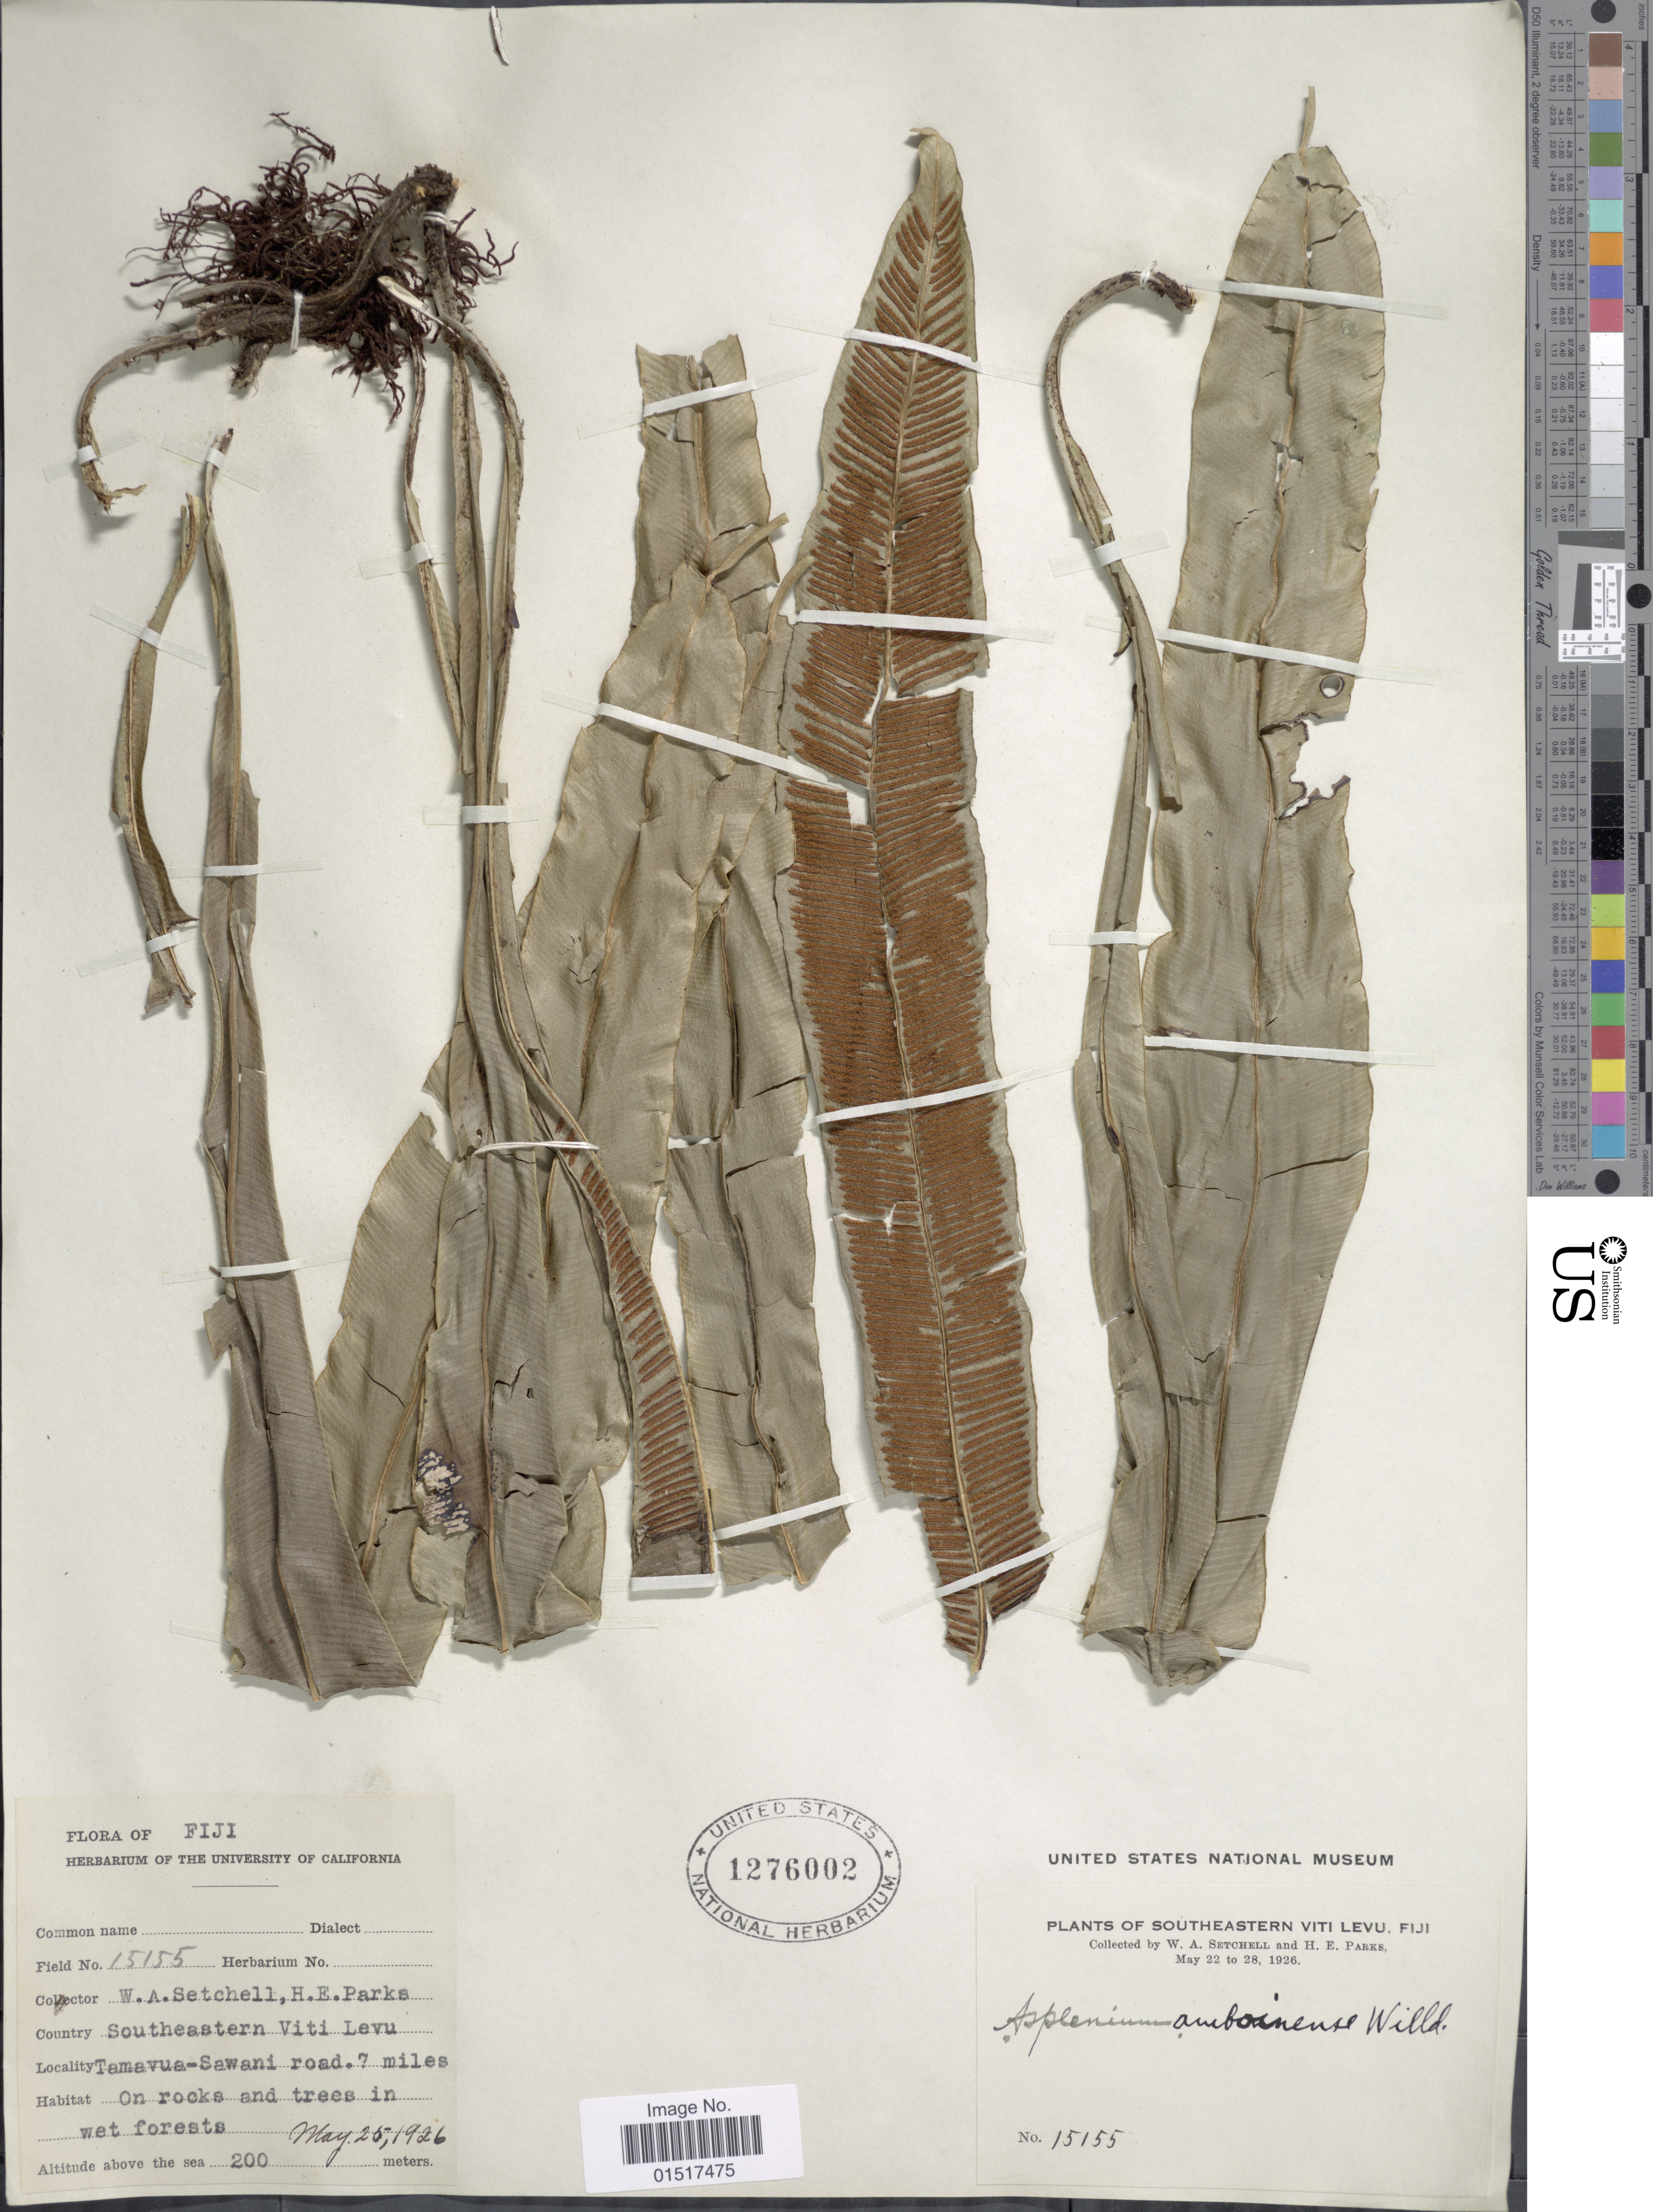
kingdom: Plantae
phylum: Tracheophyta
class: Polypodiopsida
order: Polypodiales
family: Aspleniaceae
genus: Asplenium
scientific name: Asplenium amboinense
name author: Willd.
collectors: W. Setchell & H. E. Parks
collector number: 15155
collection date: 1926-05-25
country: Fiji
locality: Southeastern Viti Levu. Tamavua-Sawani road. 7 miles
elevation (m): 200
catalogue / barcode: US 1276002